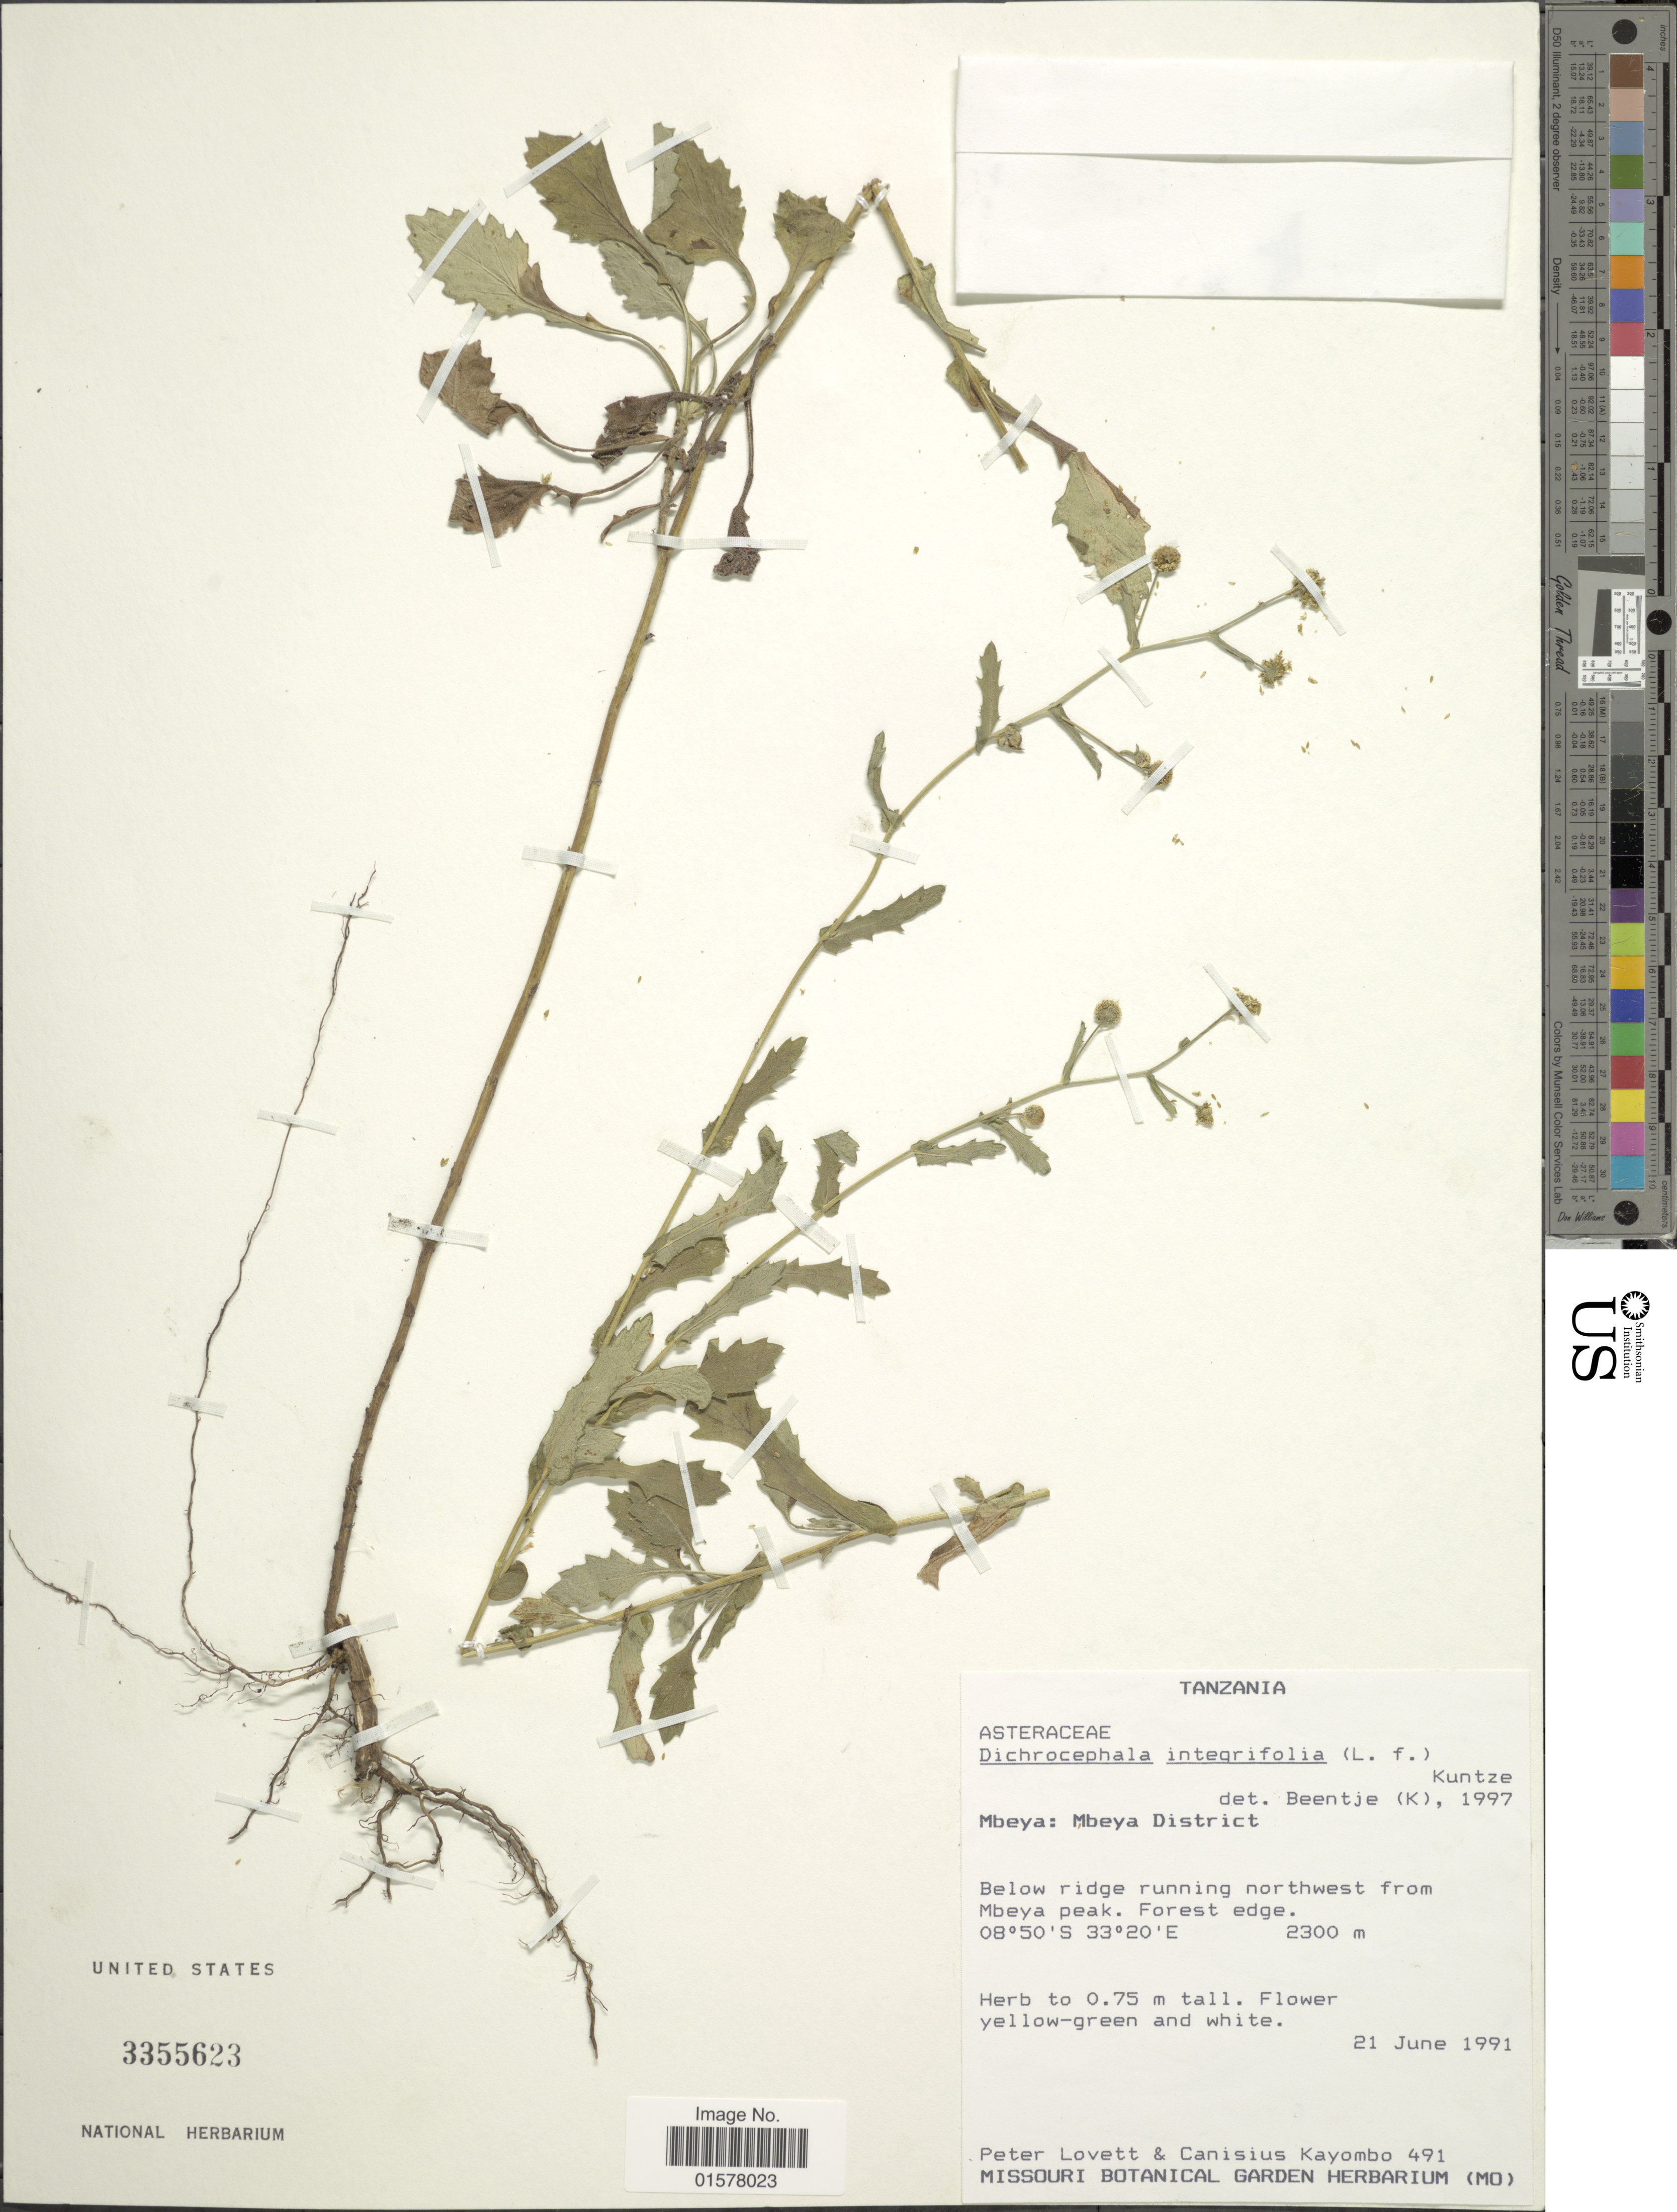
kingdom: Plantae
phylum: Tracheophyta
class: Magnoliopsida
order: Asterales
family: Asteraceae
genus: Dichrocephala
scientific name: Dichrocephala integrifolia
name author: (L. f.) Kuntze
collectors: P. Lovett & C. J. Kayombo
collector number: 491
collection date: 1991-06-21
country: Tanzania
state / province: Mbeya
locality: Mbeya: Mbeya District, Below ridge running northwest from Mbeya peak, Forest edge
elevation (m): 2300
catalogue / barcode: US 3355623